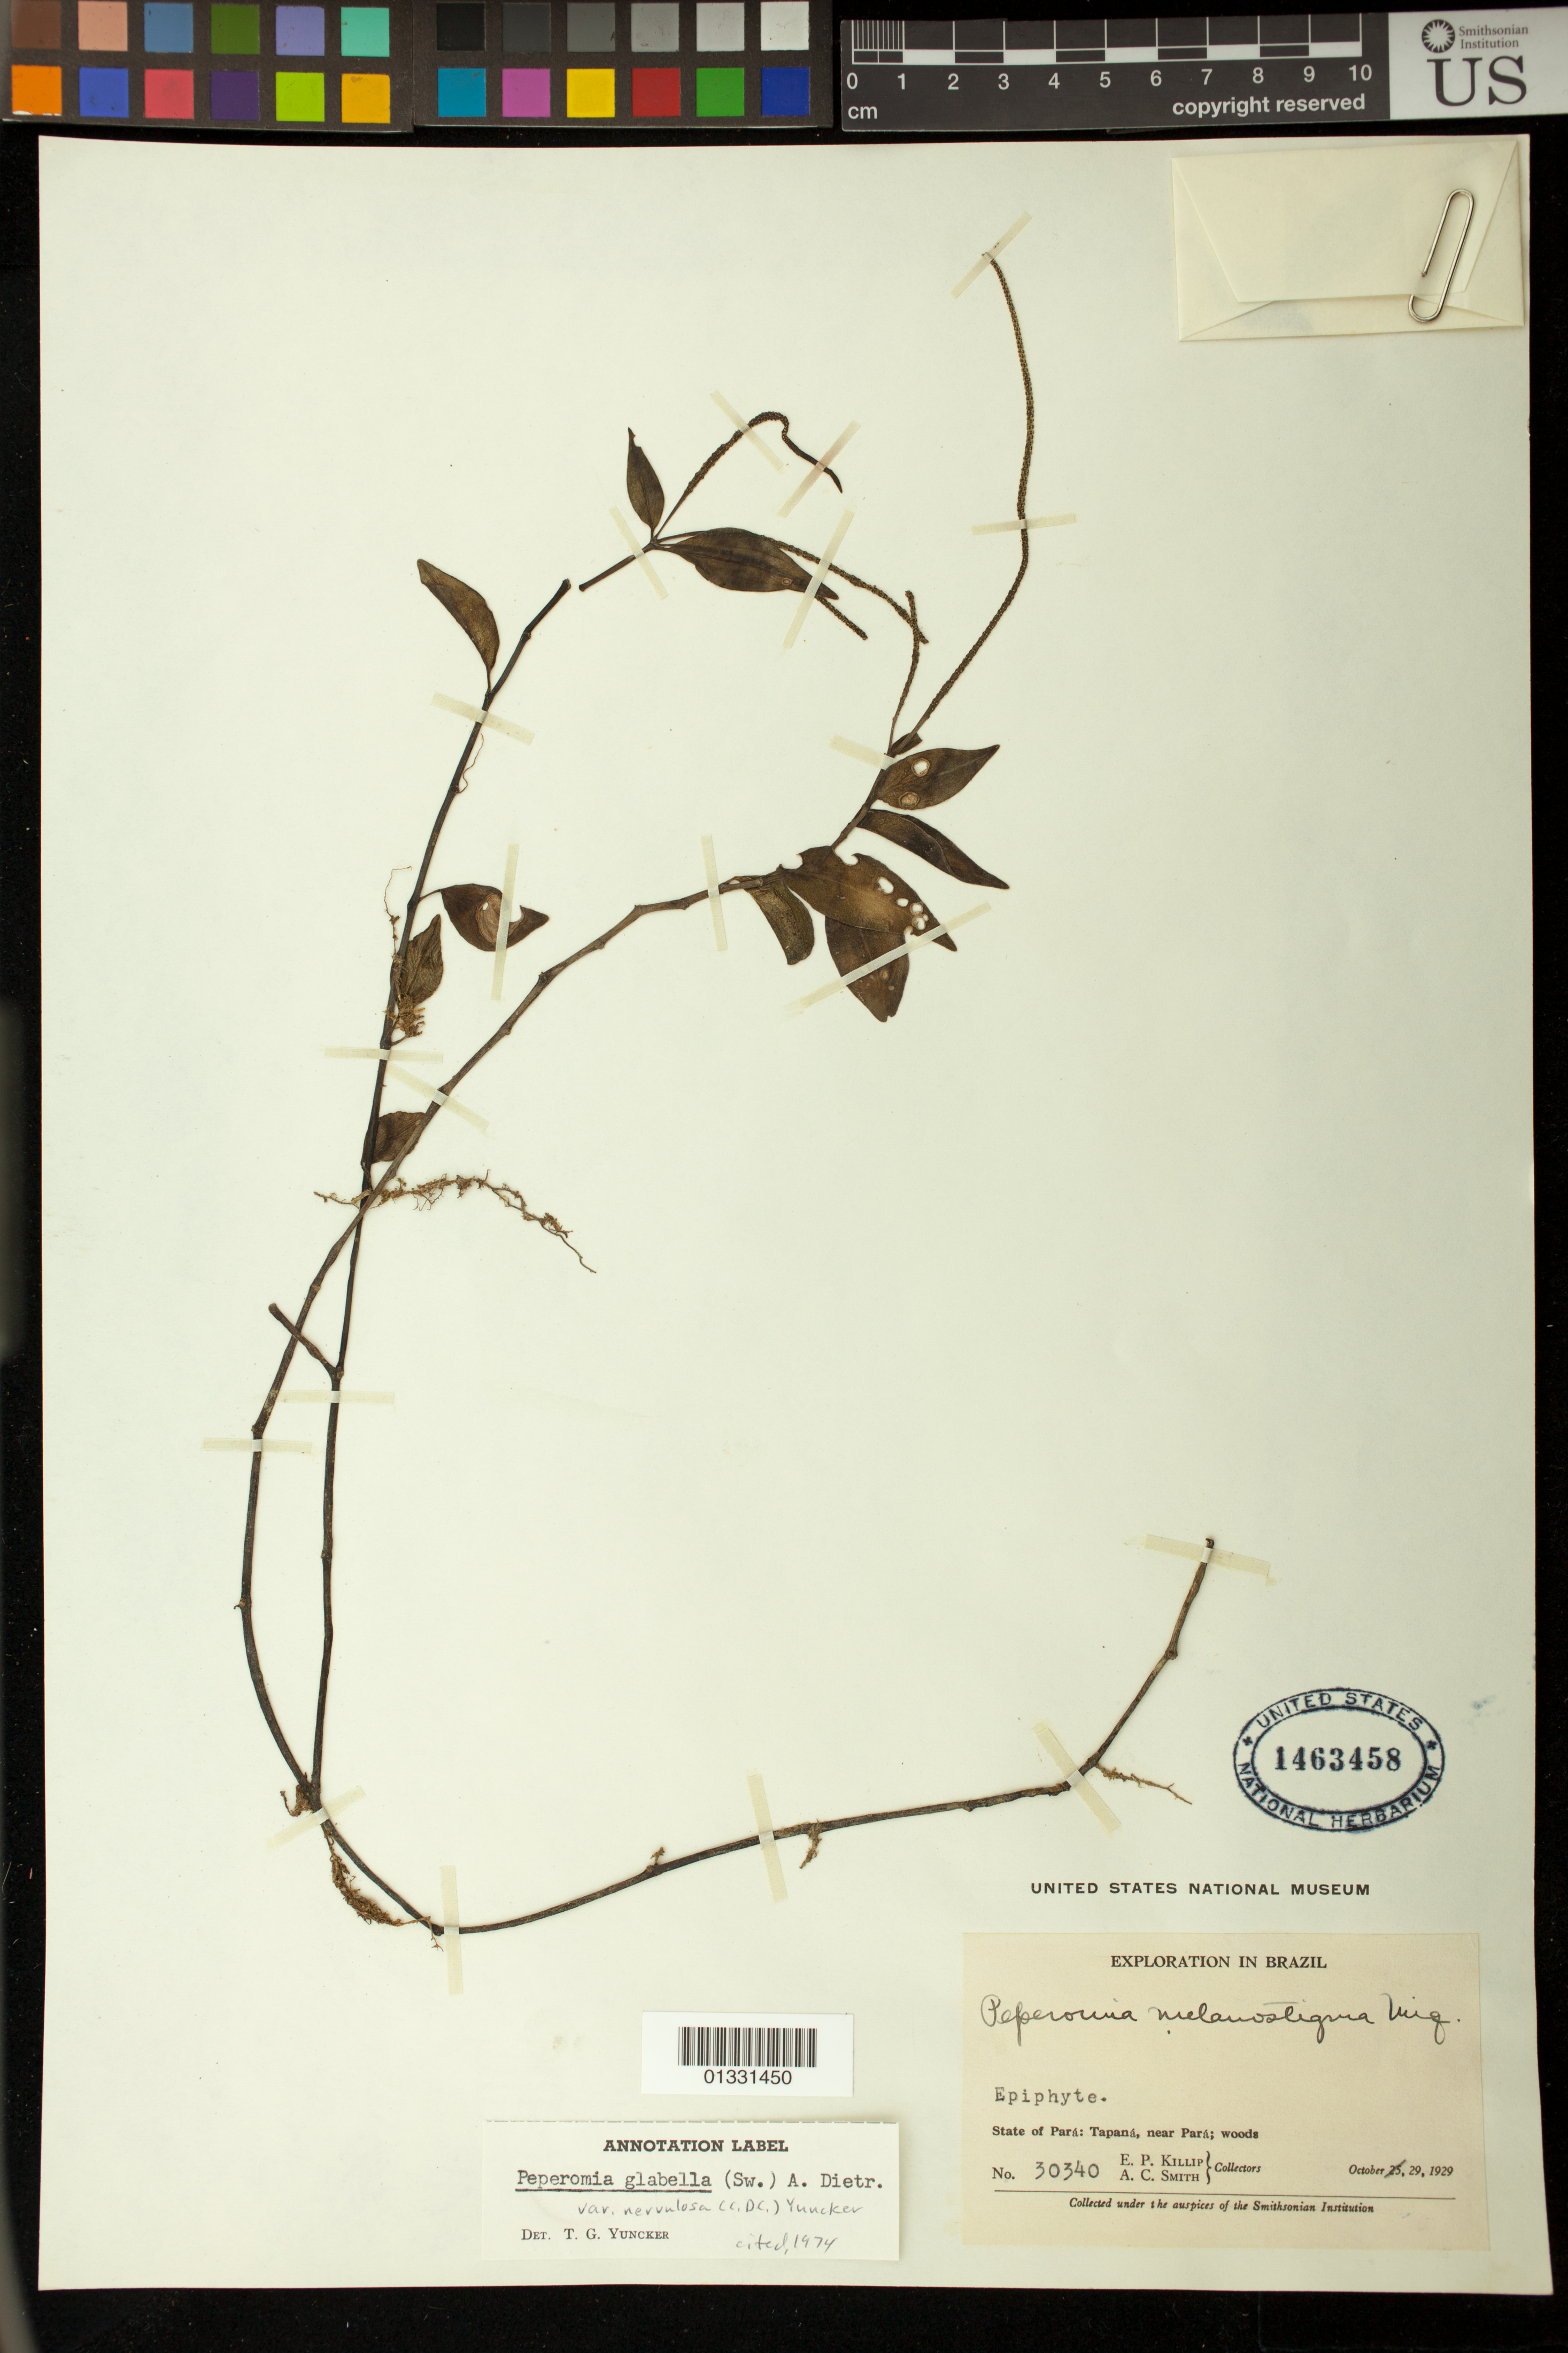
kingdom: Plantae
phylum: Tracheophyta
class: Magnoliopsida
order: Piperales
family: Piperaceae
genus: Peperomia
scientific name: Peperomia glabella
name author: (Sw.) A. Dietr.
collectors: E. P. Killip & A. C. Smith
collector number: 30340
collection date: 1929-10-29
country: Brazil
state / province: Pará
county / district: Belém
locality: Tapaná, near Pará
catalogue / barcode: US 1463458